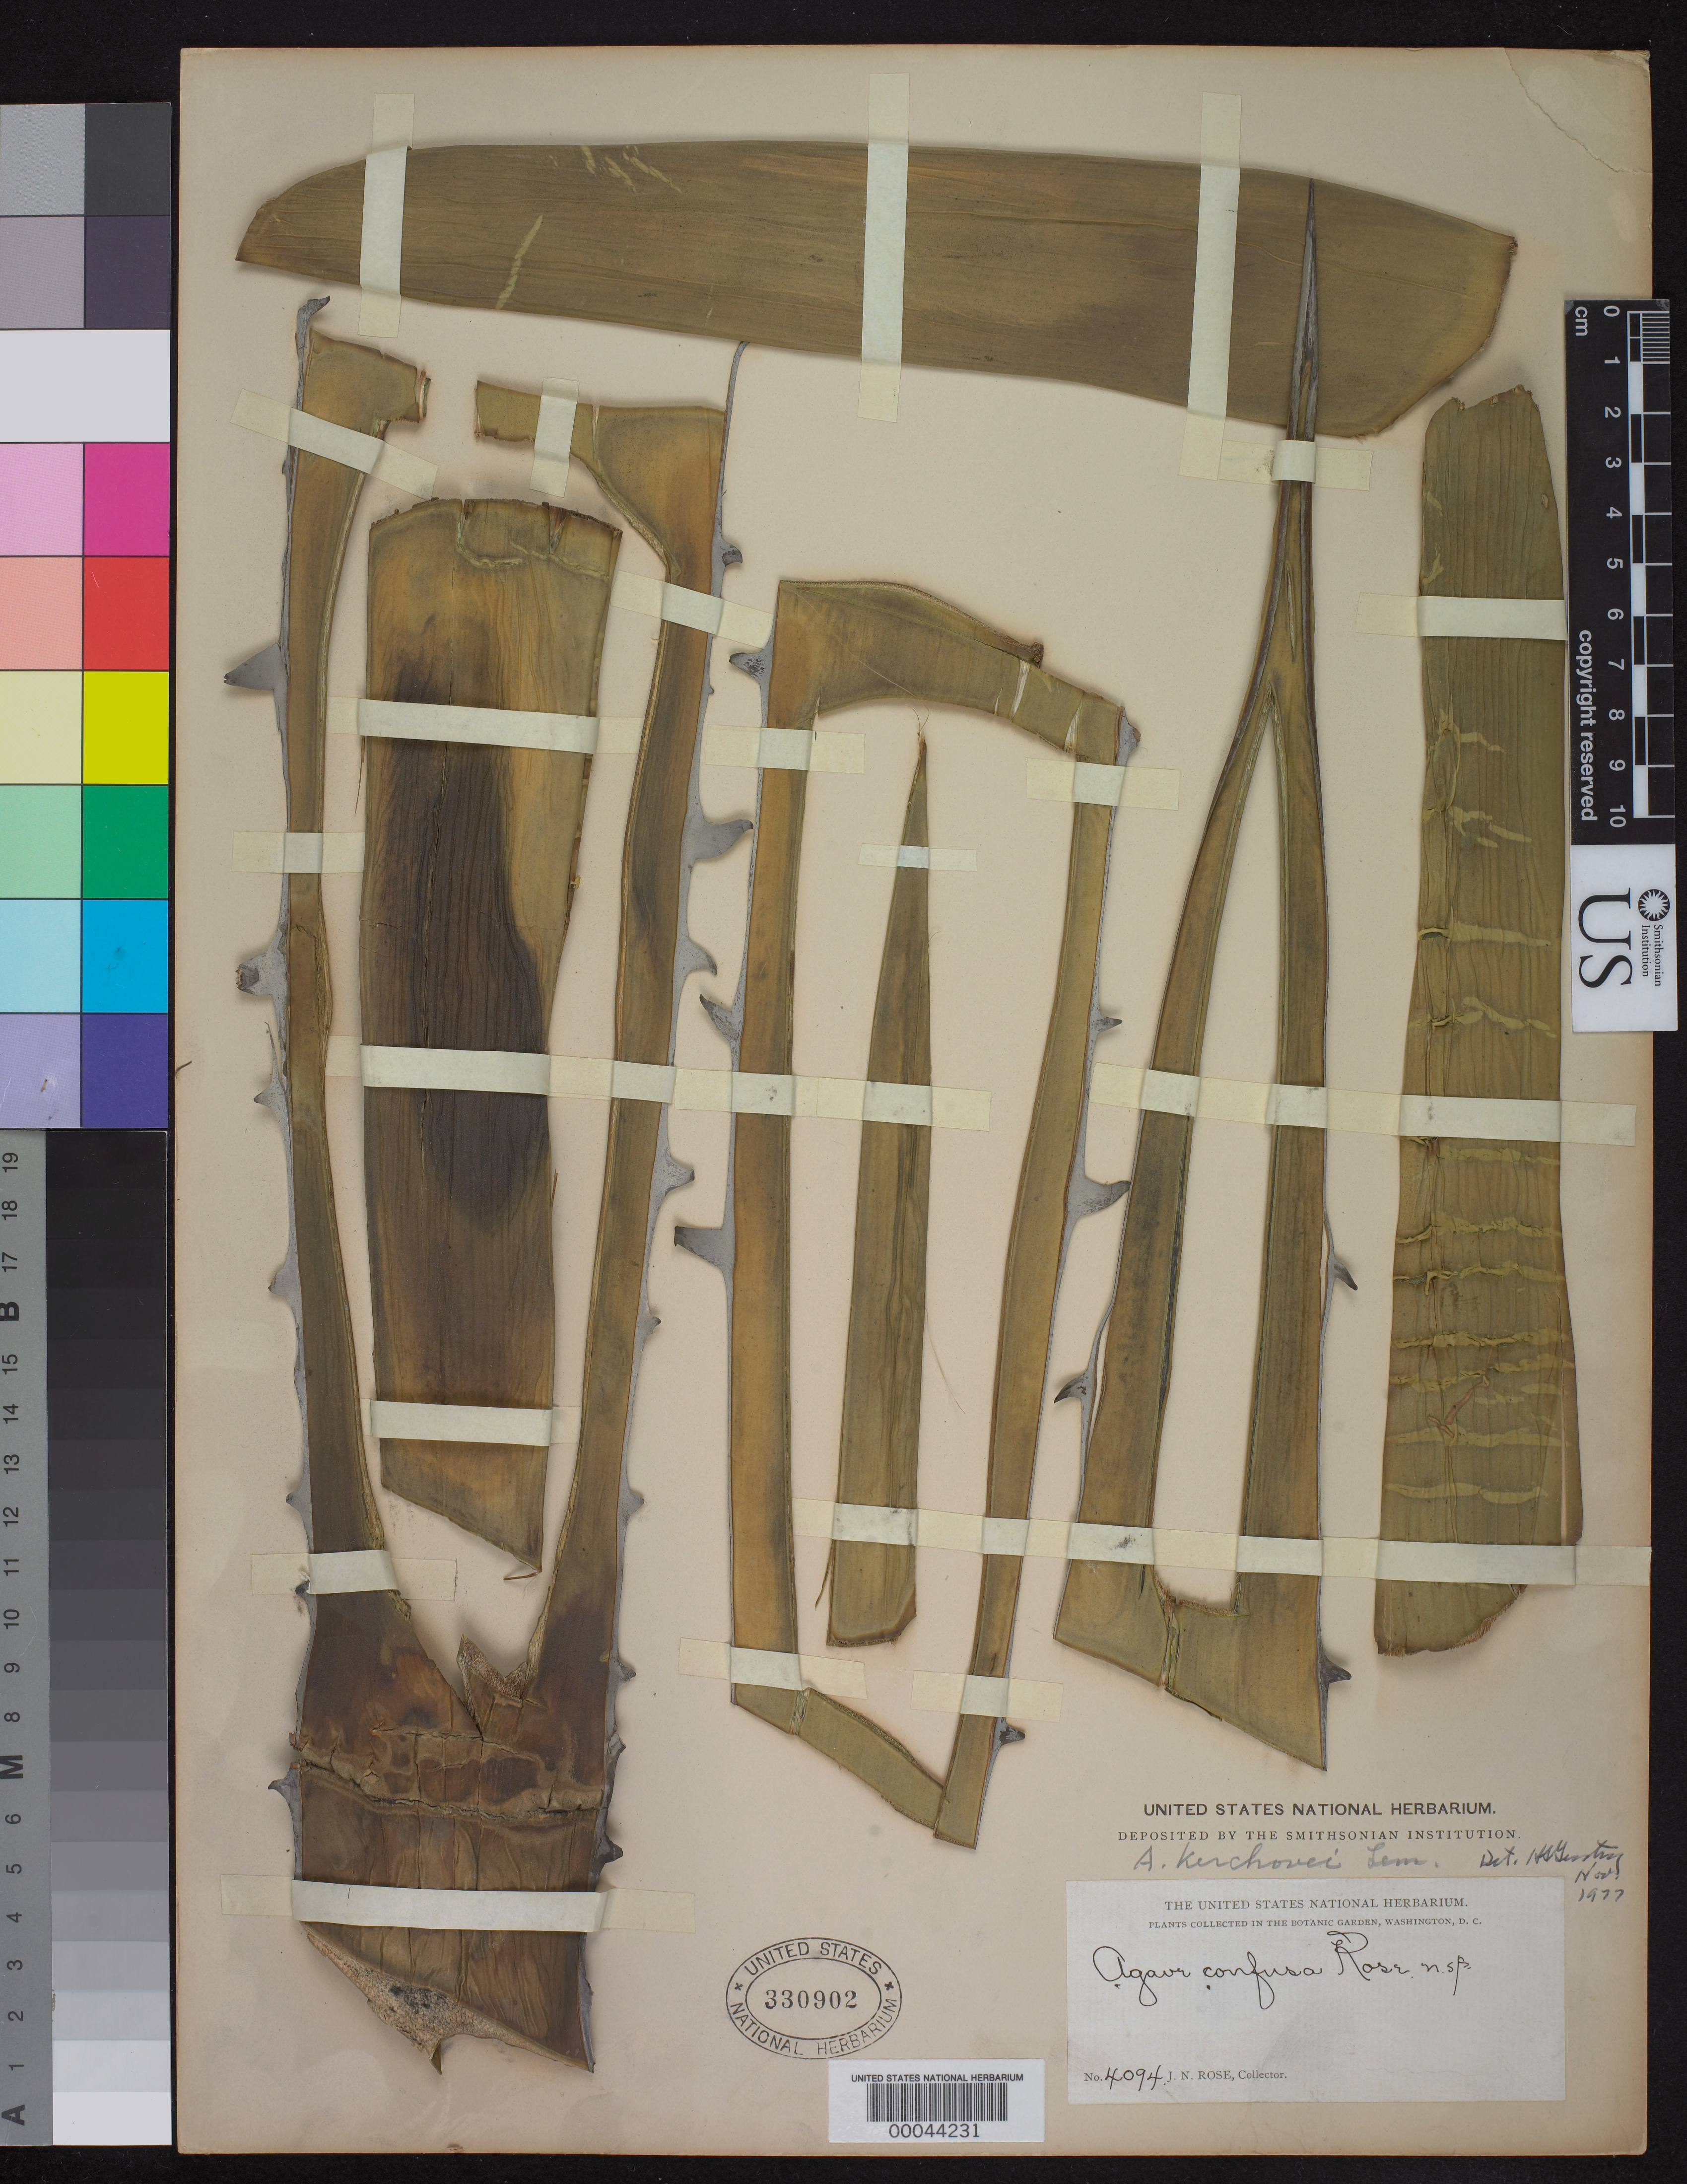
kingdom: Plantae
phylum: Tracheophyta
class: Liliopsida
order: Asparagales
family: Asparagaceae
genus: Agave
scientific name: Agave kerchovei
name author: Lem.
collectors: J. N. Rose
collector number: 4094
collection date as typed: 11 Sep 1920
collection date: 1920-09-11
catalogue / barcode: US 330902